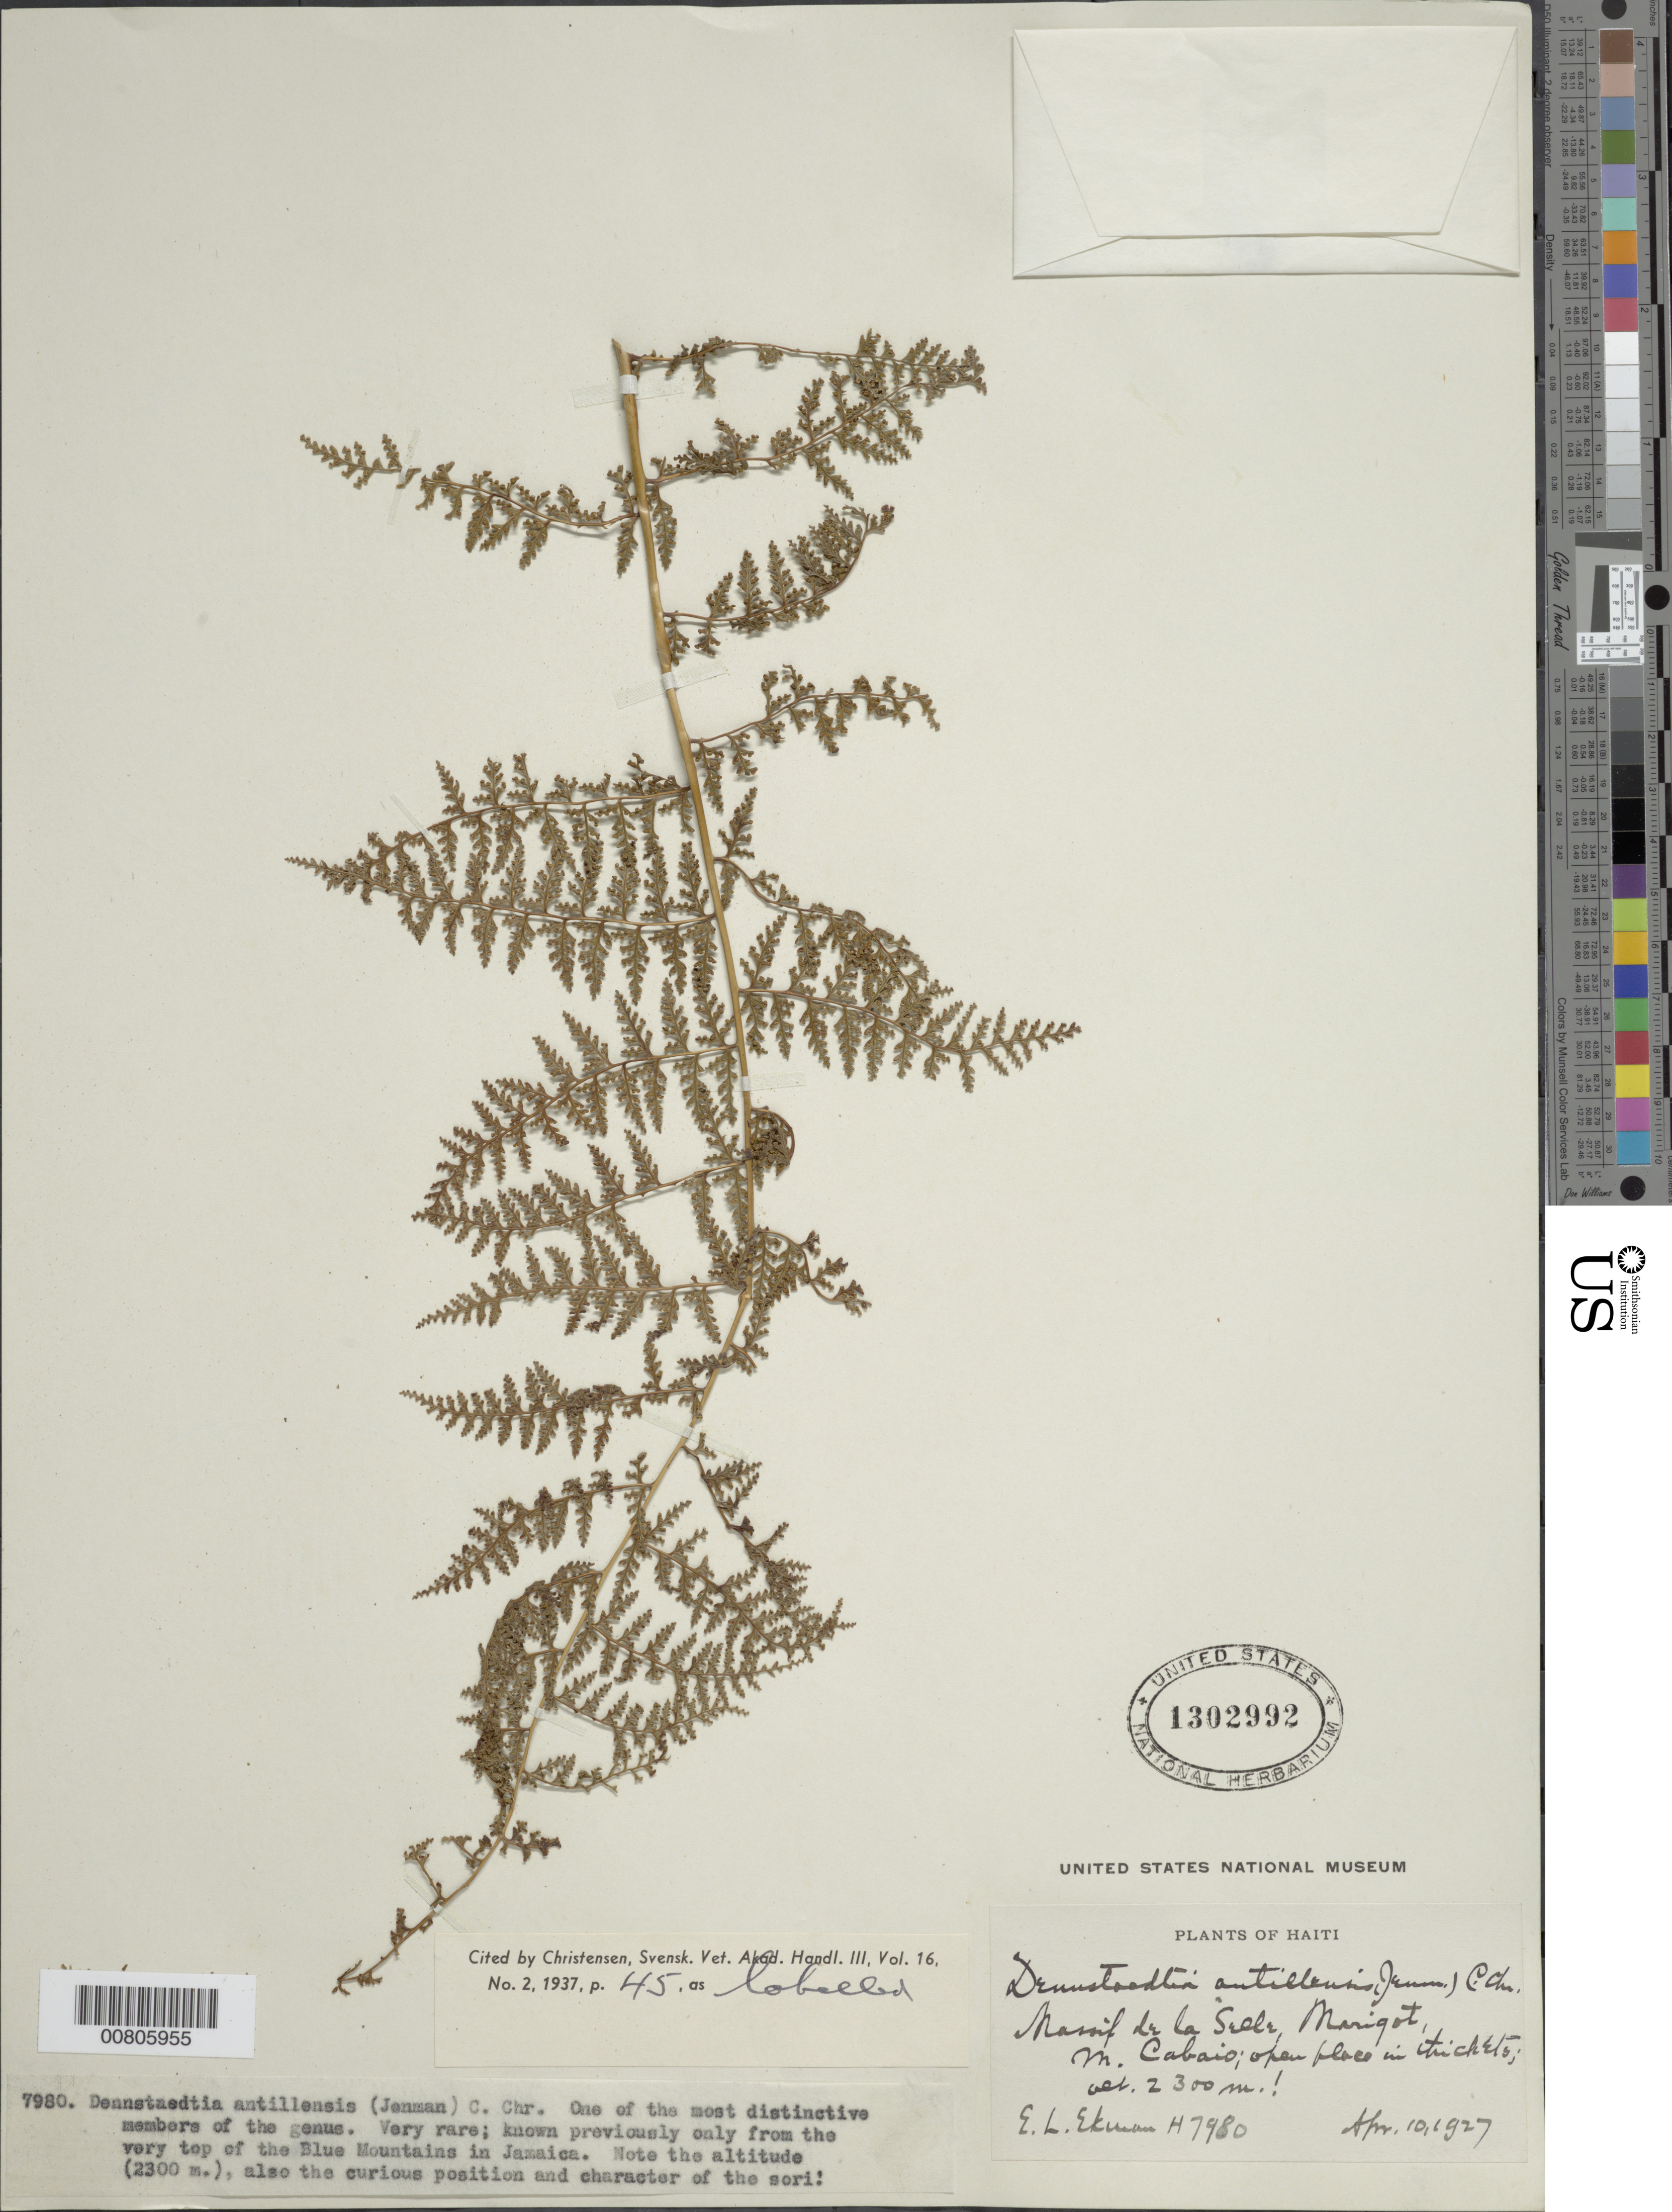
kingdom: Plantae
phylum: Tracheophyta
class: Polypodiopsida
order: Polypodiales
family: Dennstaedtiaceae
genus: Dennstaedtia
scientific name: Dennstaedtia antillensis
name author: (Jenman) C. Chr.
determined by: Christenson, C.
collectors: E. L. Ekman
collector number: H 7980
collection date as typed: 10 Apr 1927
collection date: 1927-04-10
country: Haiti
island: Hispaniola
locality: Massif de la Selle, Marigot, Morne Cabaio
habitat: Open place in thickets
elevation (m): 2300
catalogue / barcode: US 1302992